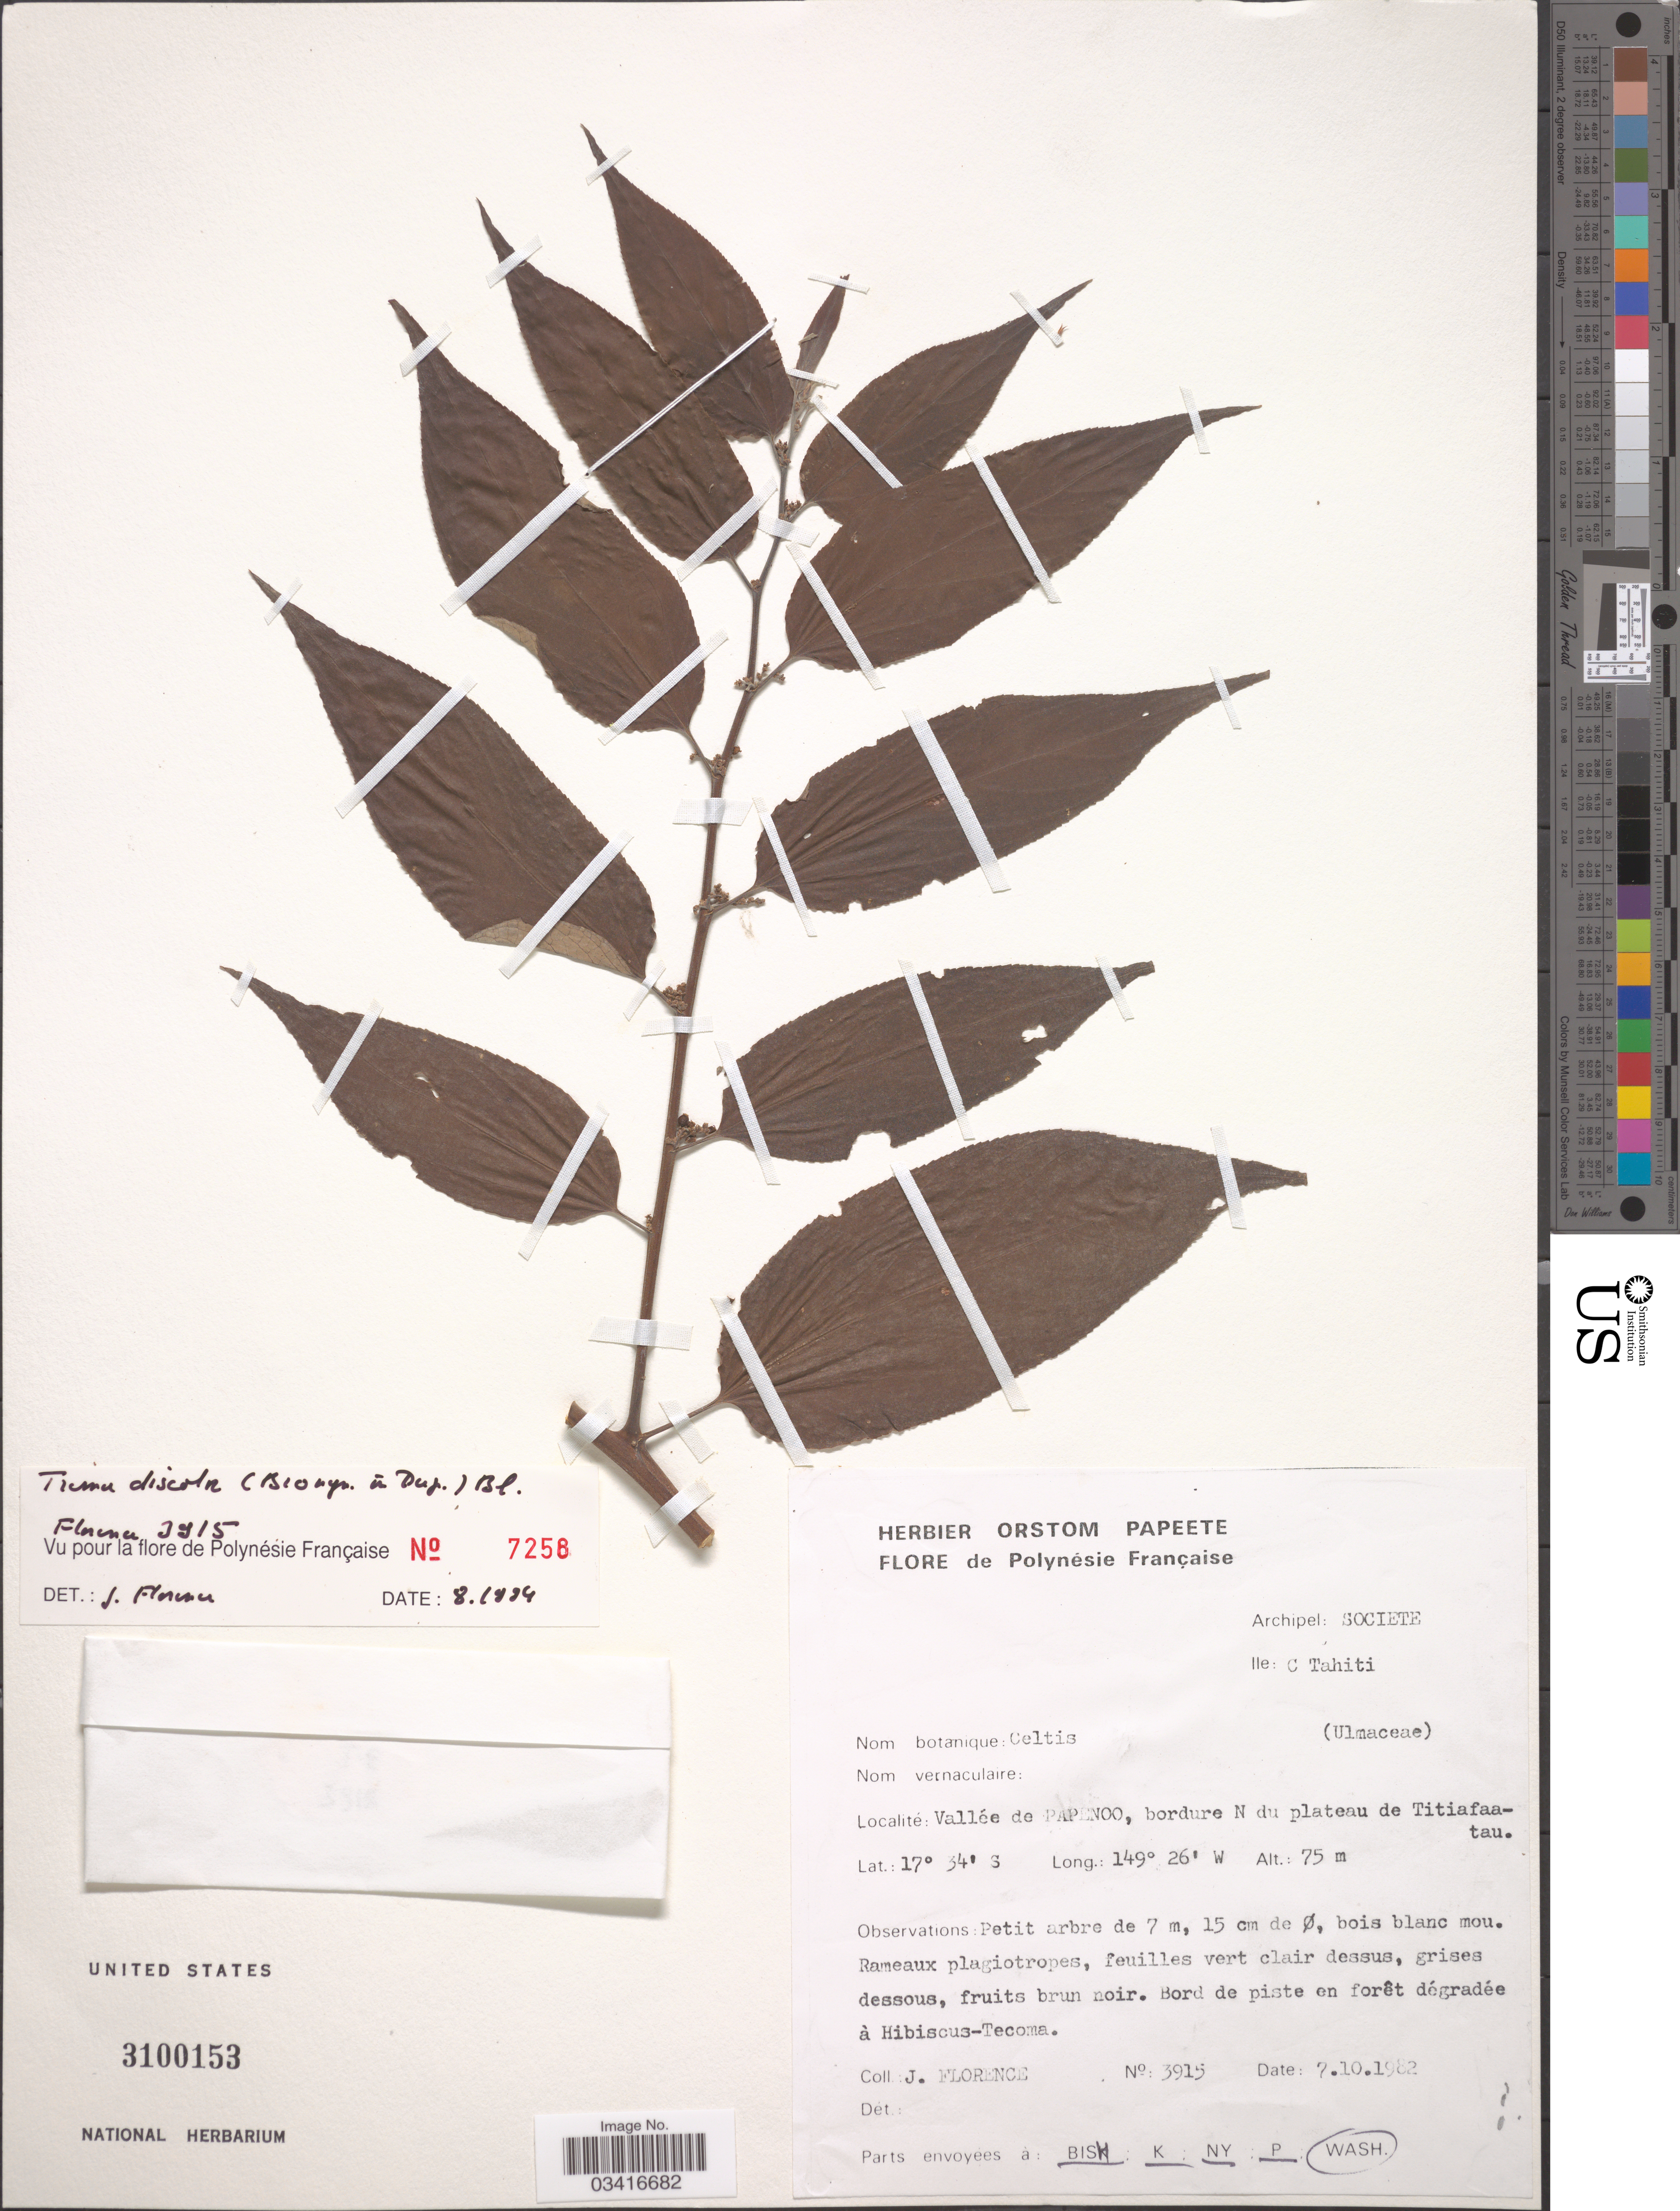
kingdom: Plantae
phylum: Tracheophyta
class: Magnoliopsida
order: Rosales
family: Cannabaceae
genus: Trema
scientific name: Trema discolor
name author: Blume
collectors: J. Florence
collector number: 3915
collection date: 1982-10-07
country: French Polynesia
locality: Archipel: Societe. Ile: C Tahiti. Vallée de Papenoo, bordure N du plateau de Titiafaatau.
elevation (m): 75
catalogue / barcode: US 3100153